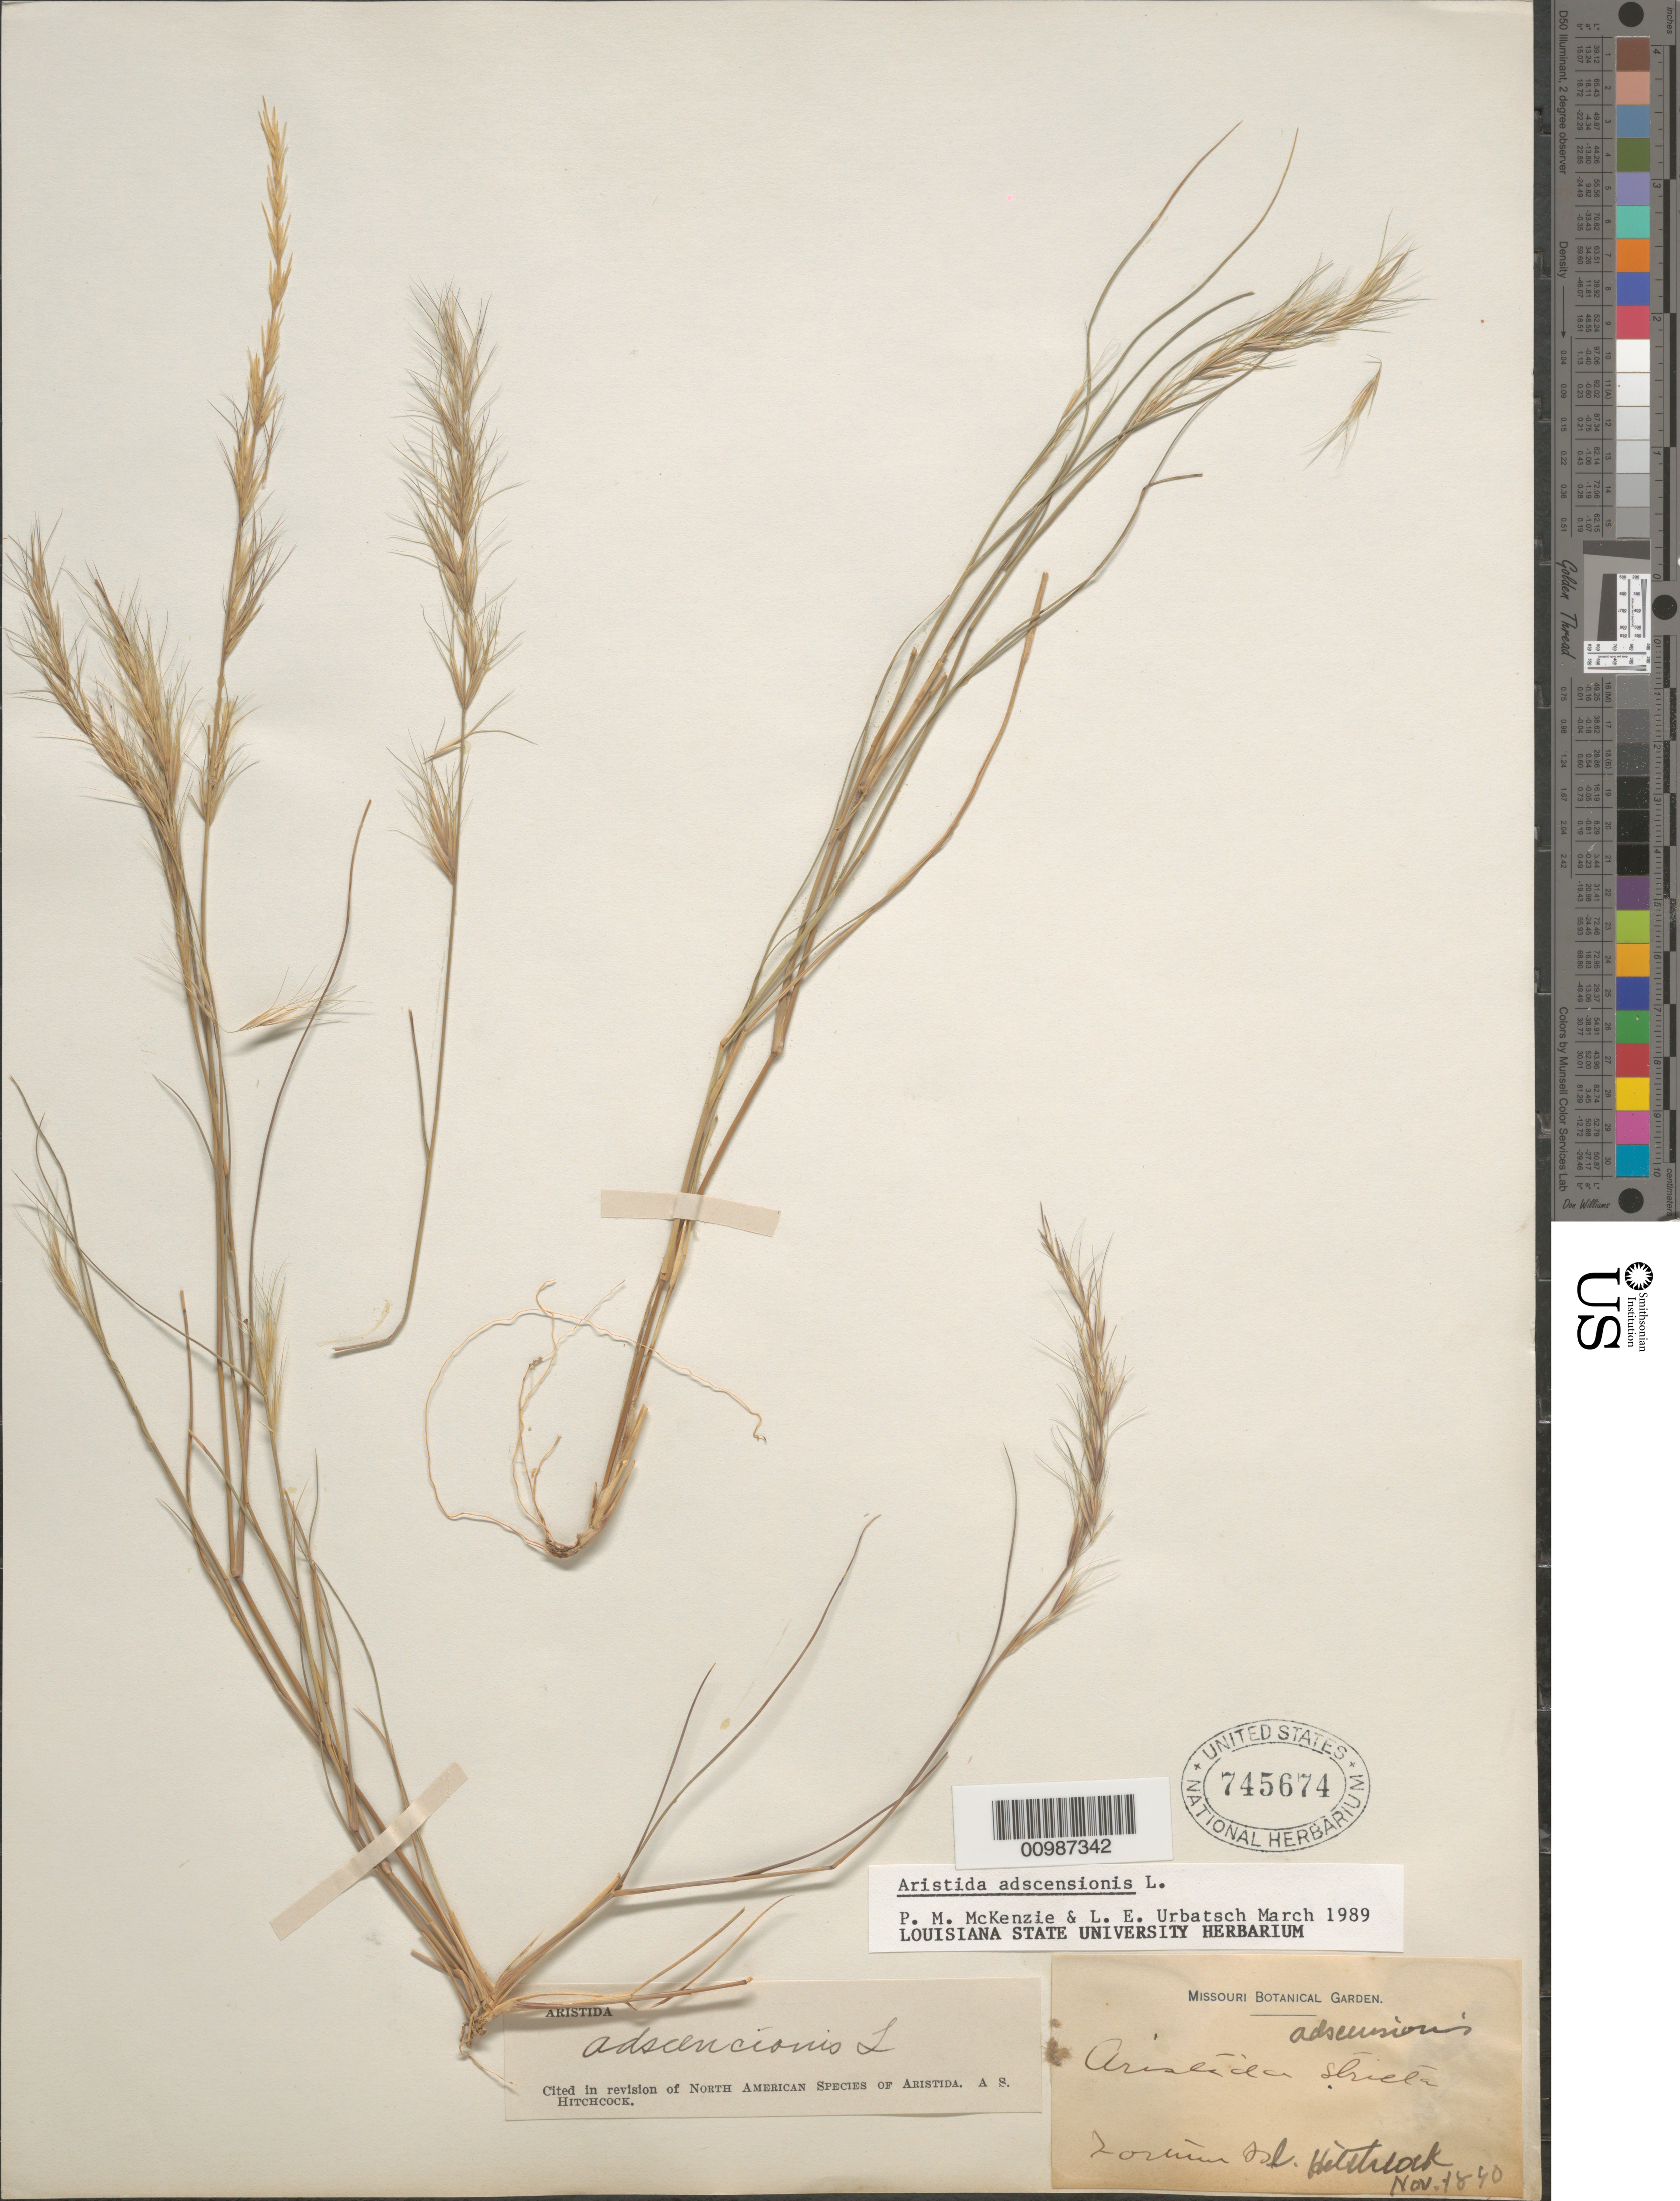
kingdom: Plantae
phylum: Tracheophyta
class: Liliopsida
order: Poales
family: Poaceae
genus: Aristida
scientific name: Aristida adscensionis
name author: L.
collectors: A. S. Hitchcock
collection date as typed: Nov 1890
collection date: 1890-11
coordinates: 0 N, 0 E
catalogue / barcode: US 745674